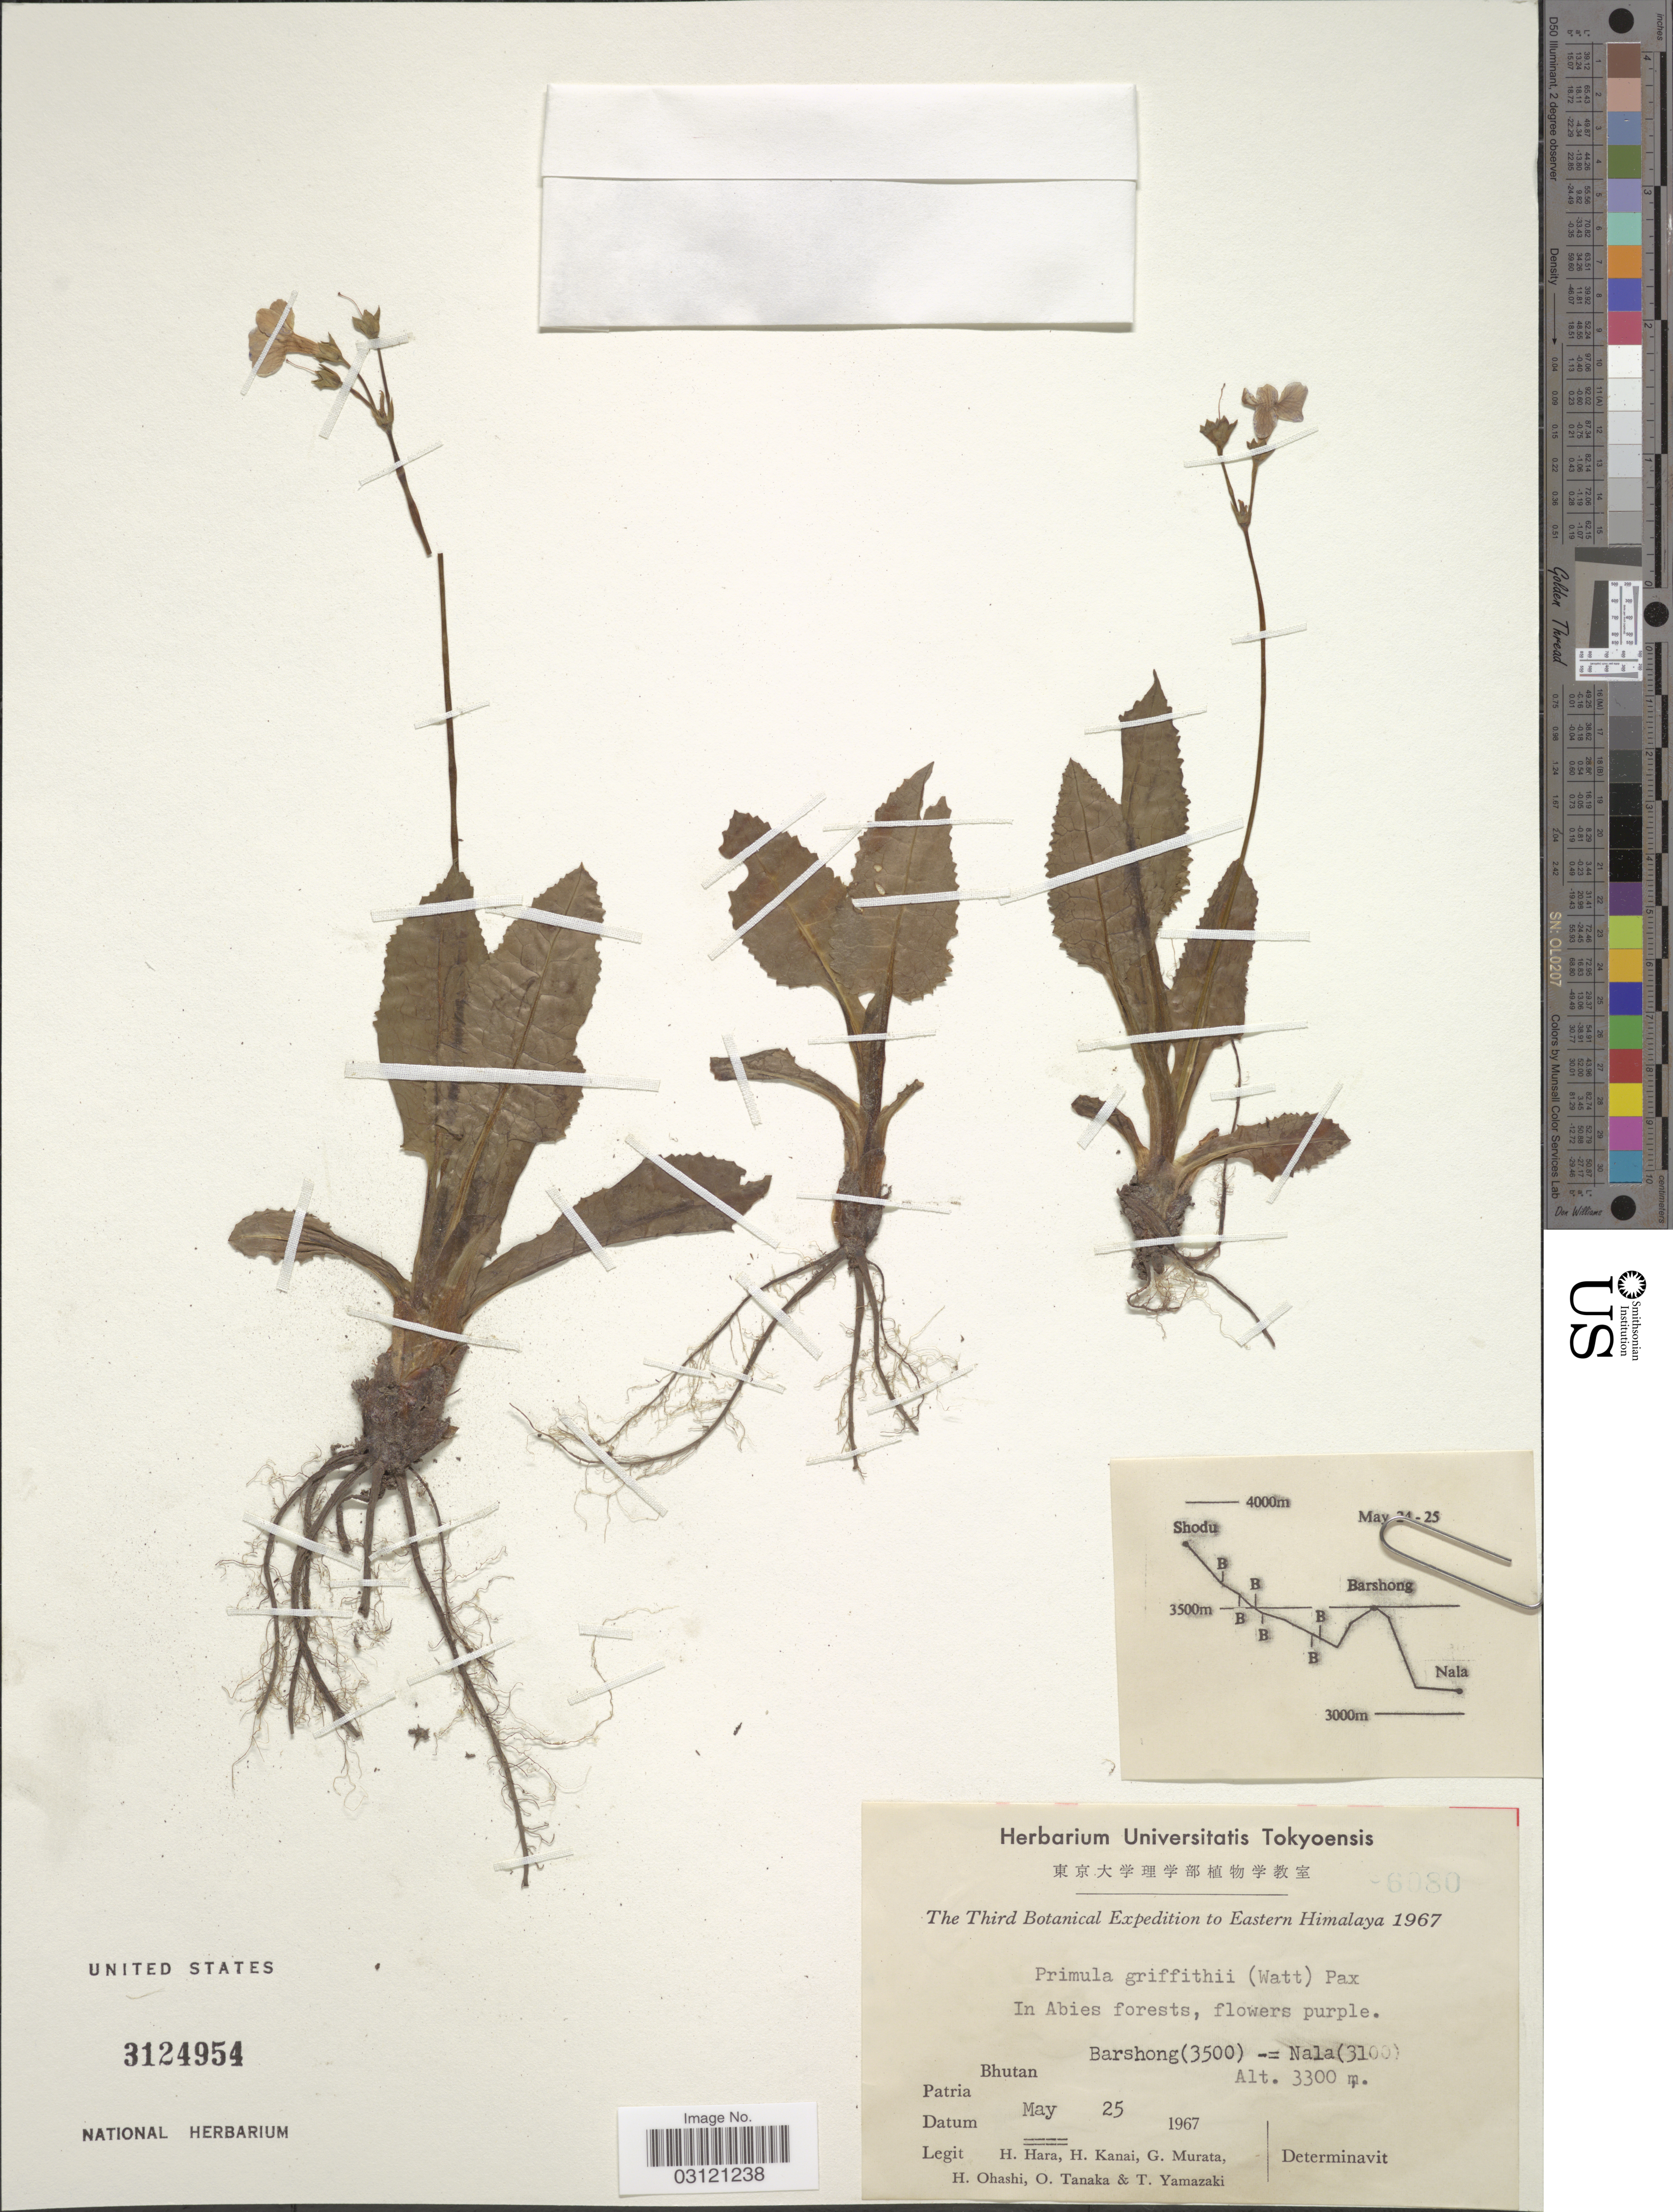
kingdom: Plantae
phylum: Tracheophyta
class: Magnoliopsida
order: Ericales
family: Primulaceae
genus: Primula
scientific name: Primula griffithii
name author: (Watt) Pax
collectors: H. Hara, H. Kanai, G. Murata, H. Ohashi & et al.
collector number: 6080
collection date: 1967-05-25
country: Bhutan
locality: Eastern Himalaya, Barshong, Nala.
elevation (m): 3300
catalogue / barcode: US 3124954